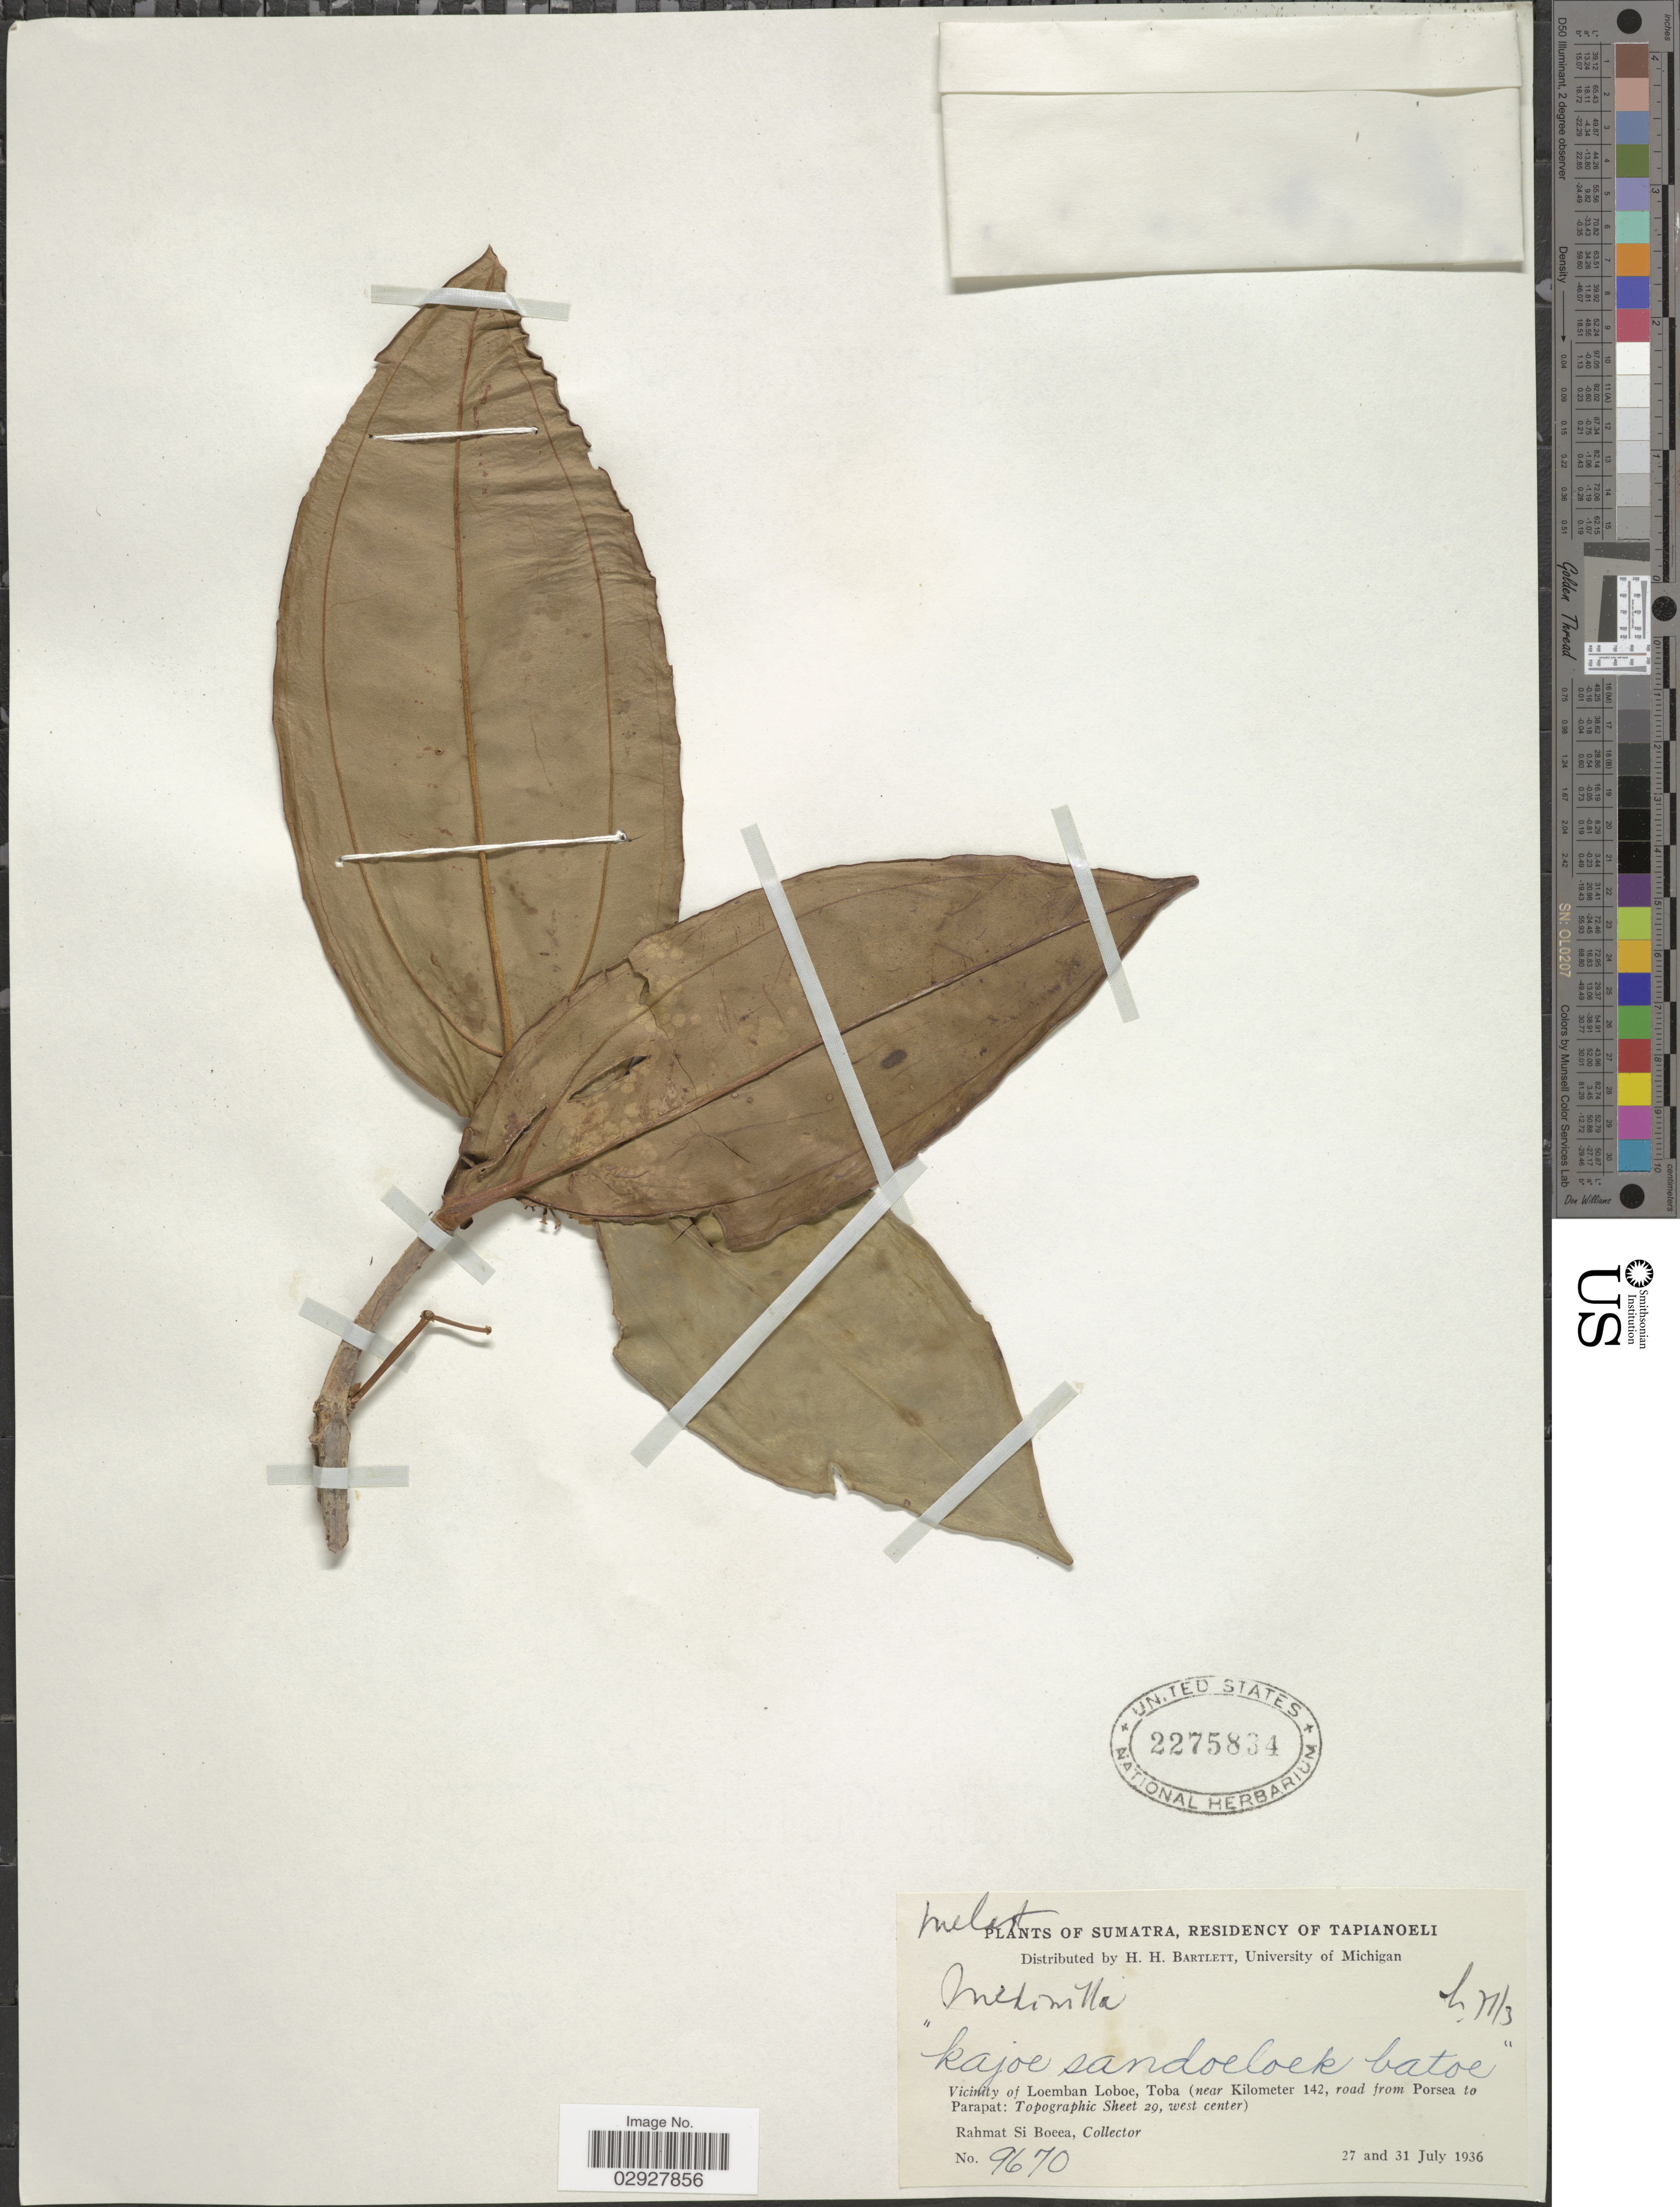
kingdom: Plantae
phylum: Tracheophyta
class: Magnoliopsida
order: Myrtales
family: Melastomataceae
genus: Medinilla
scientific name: Medinilla sp.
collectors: Rahmat Si Boeea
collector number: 9670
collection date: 1936-07-27/1936-07-31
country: Indonesia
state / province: Sumatra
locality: Residency of Tapianoeli, Vicinity of Loemban Loboe, Toba (near Kilometer 142, road from Porseo to Parapat: Topographic Sheet 29, west center).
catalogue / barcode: US 2275834